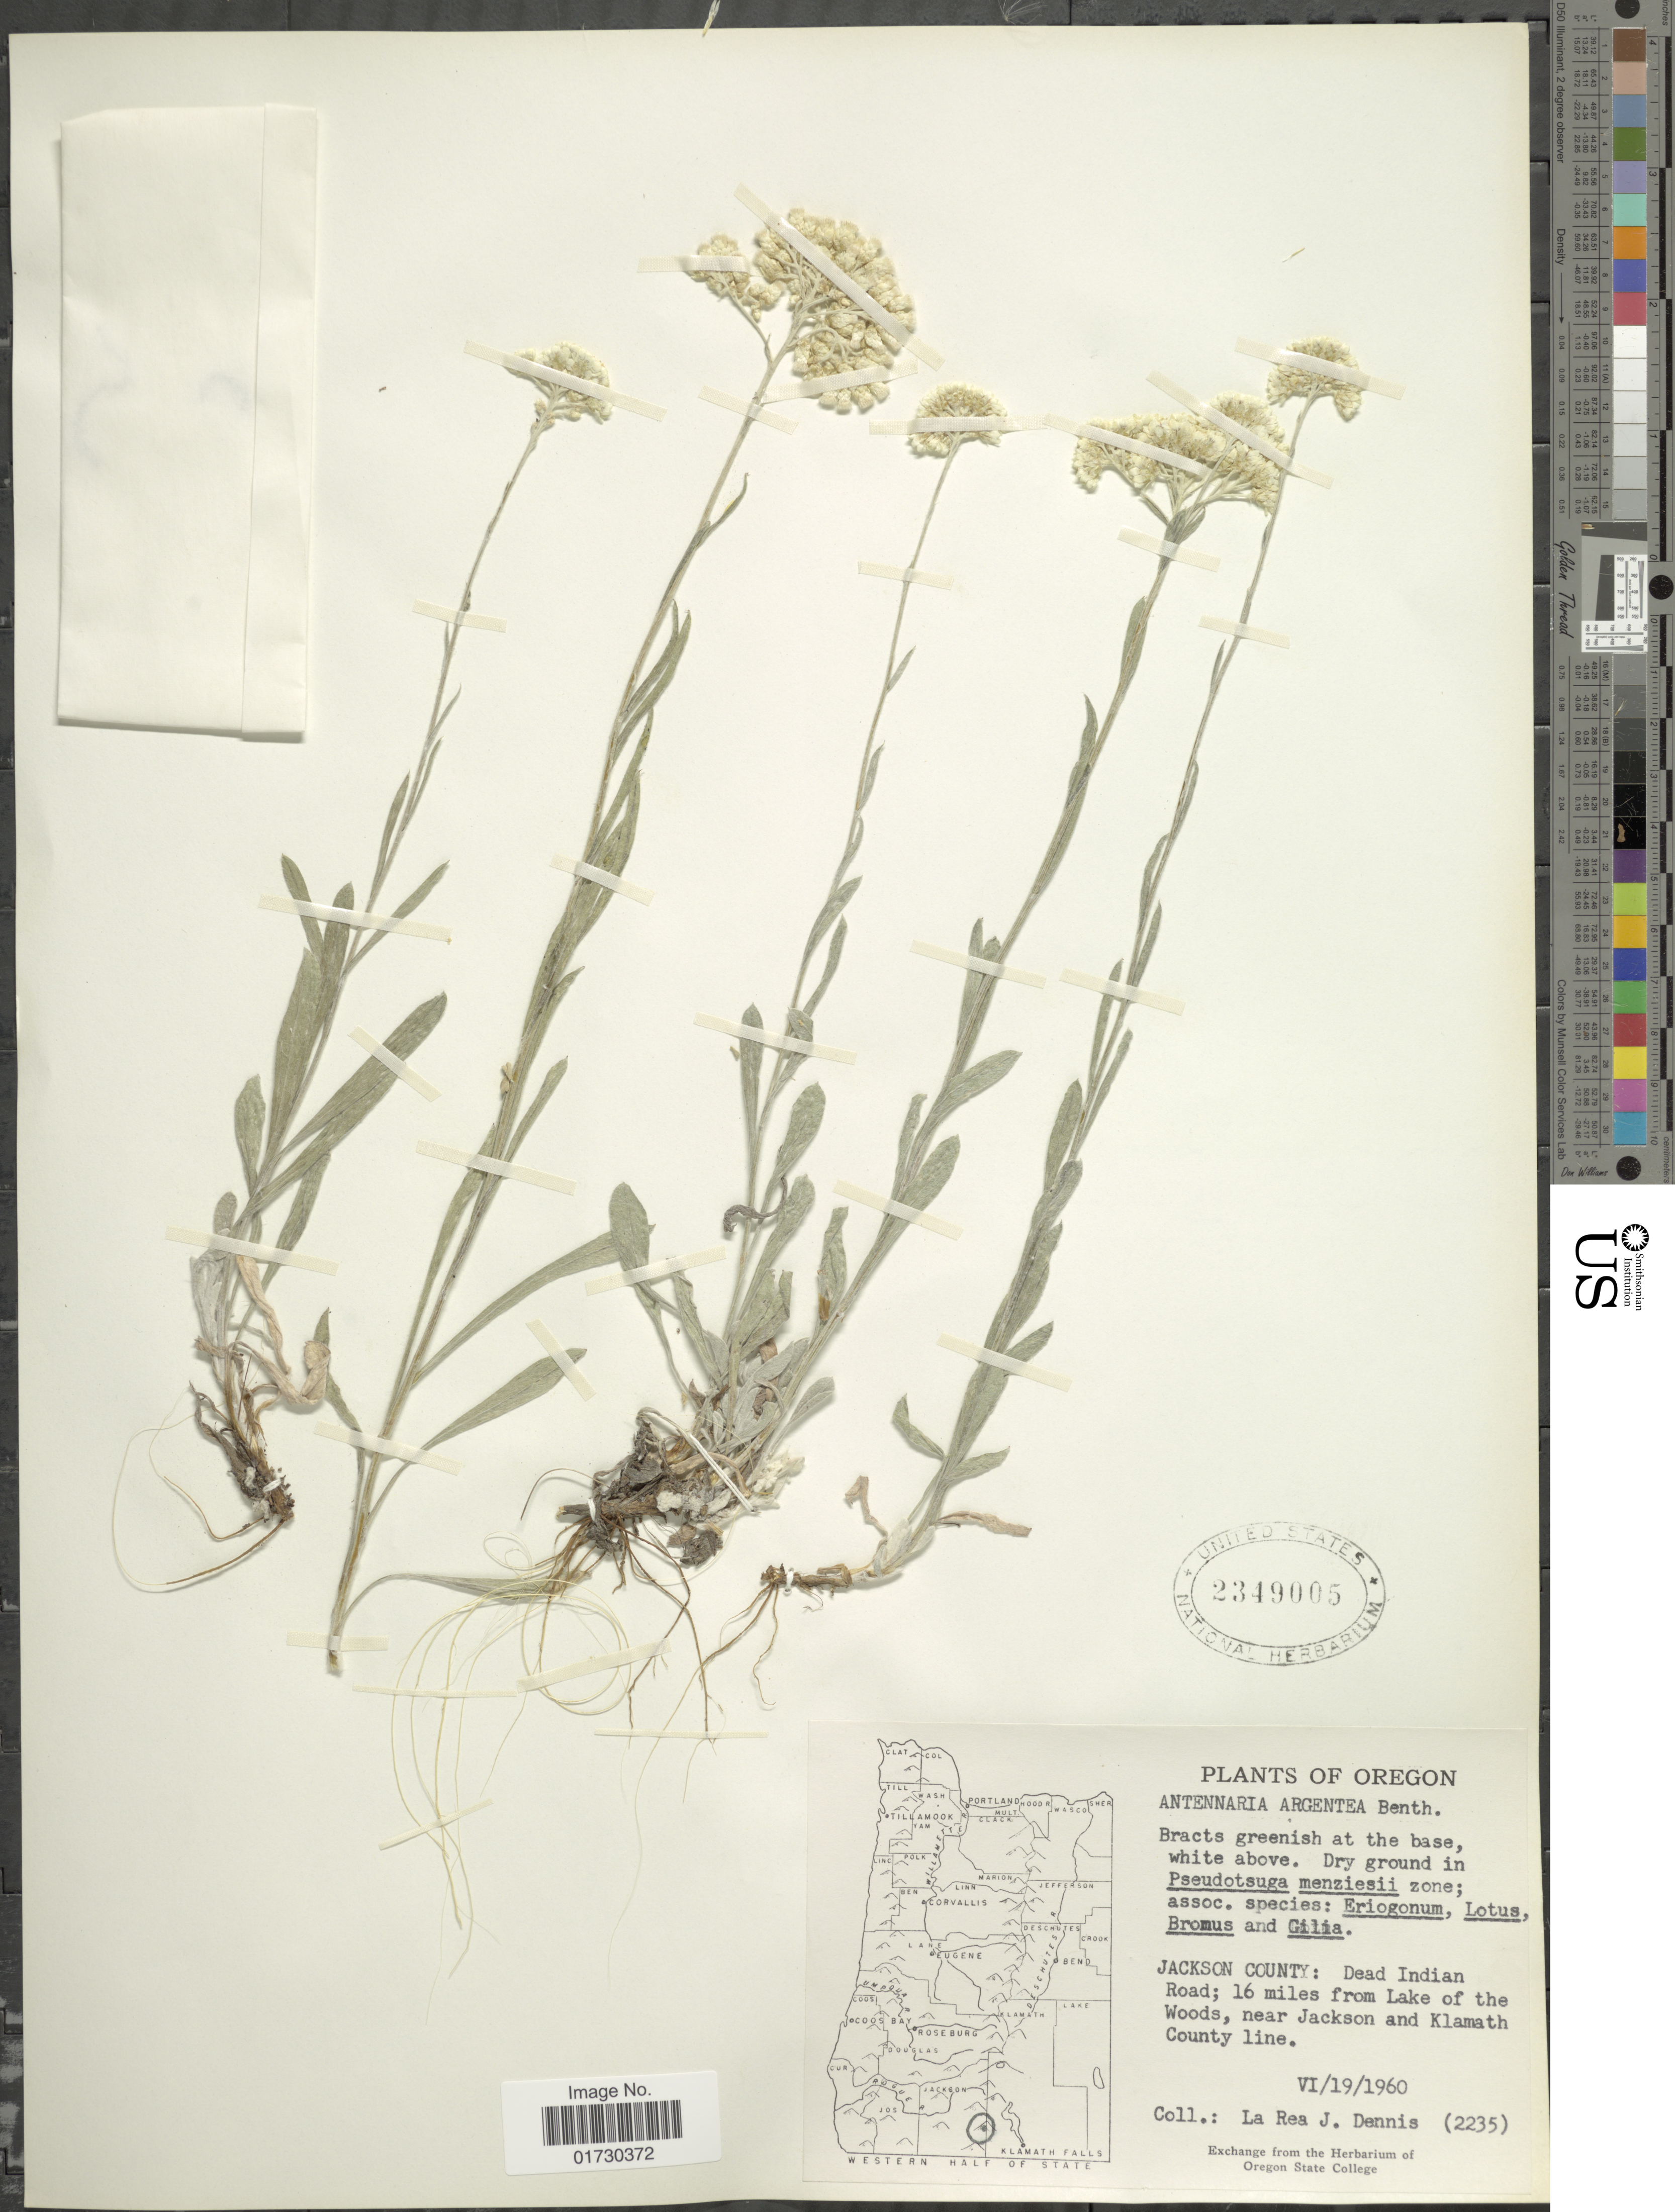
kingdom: Plantae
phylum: Tracheophyta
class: Magnoliopsida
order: Asterales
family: Asteraceae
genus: Antennaria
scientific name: Antennaria argentea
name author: Benth.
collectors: L. Dennis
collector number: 2235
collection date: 1960-06-19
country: United States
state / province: Oregon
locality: Jackson County: Dead Indian Road; 16 miles from Lake of the Woods, near Jackson and Klamath County line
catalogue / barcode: US 2349005